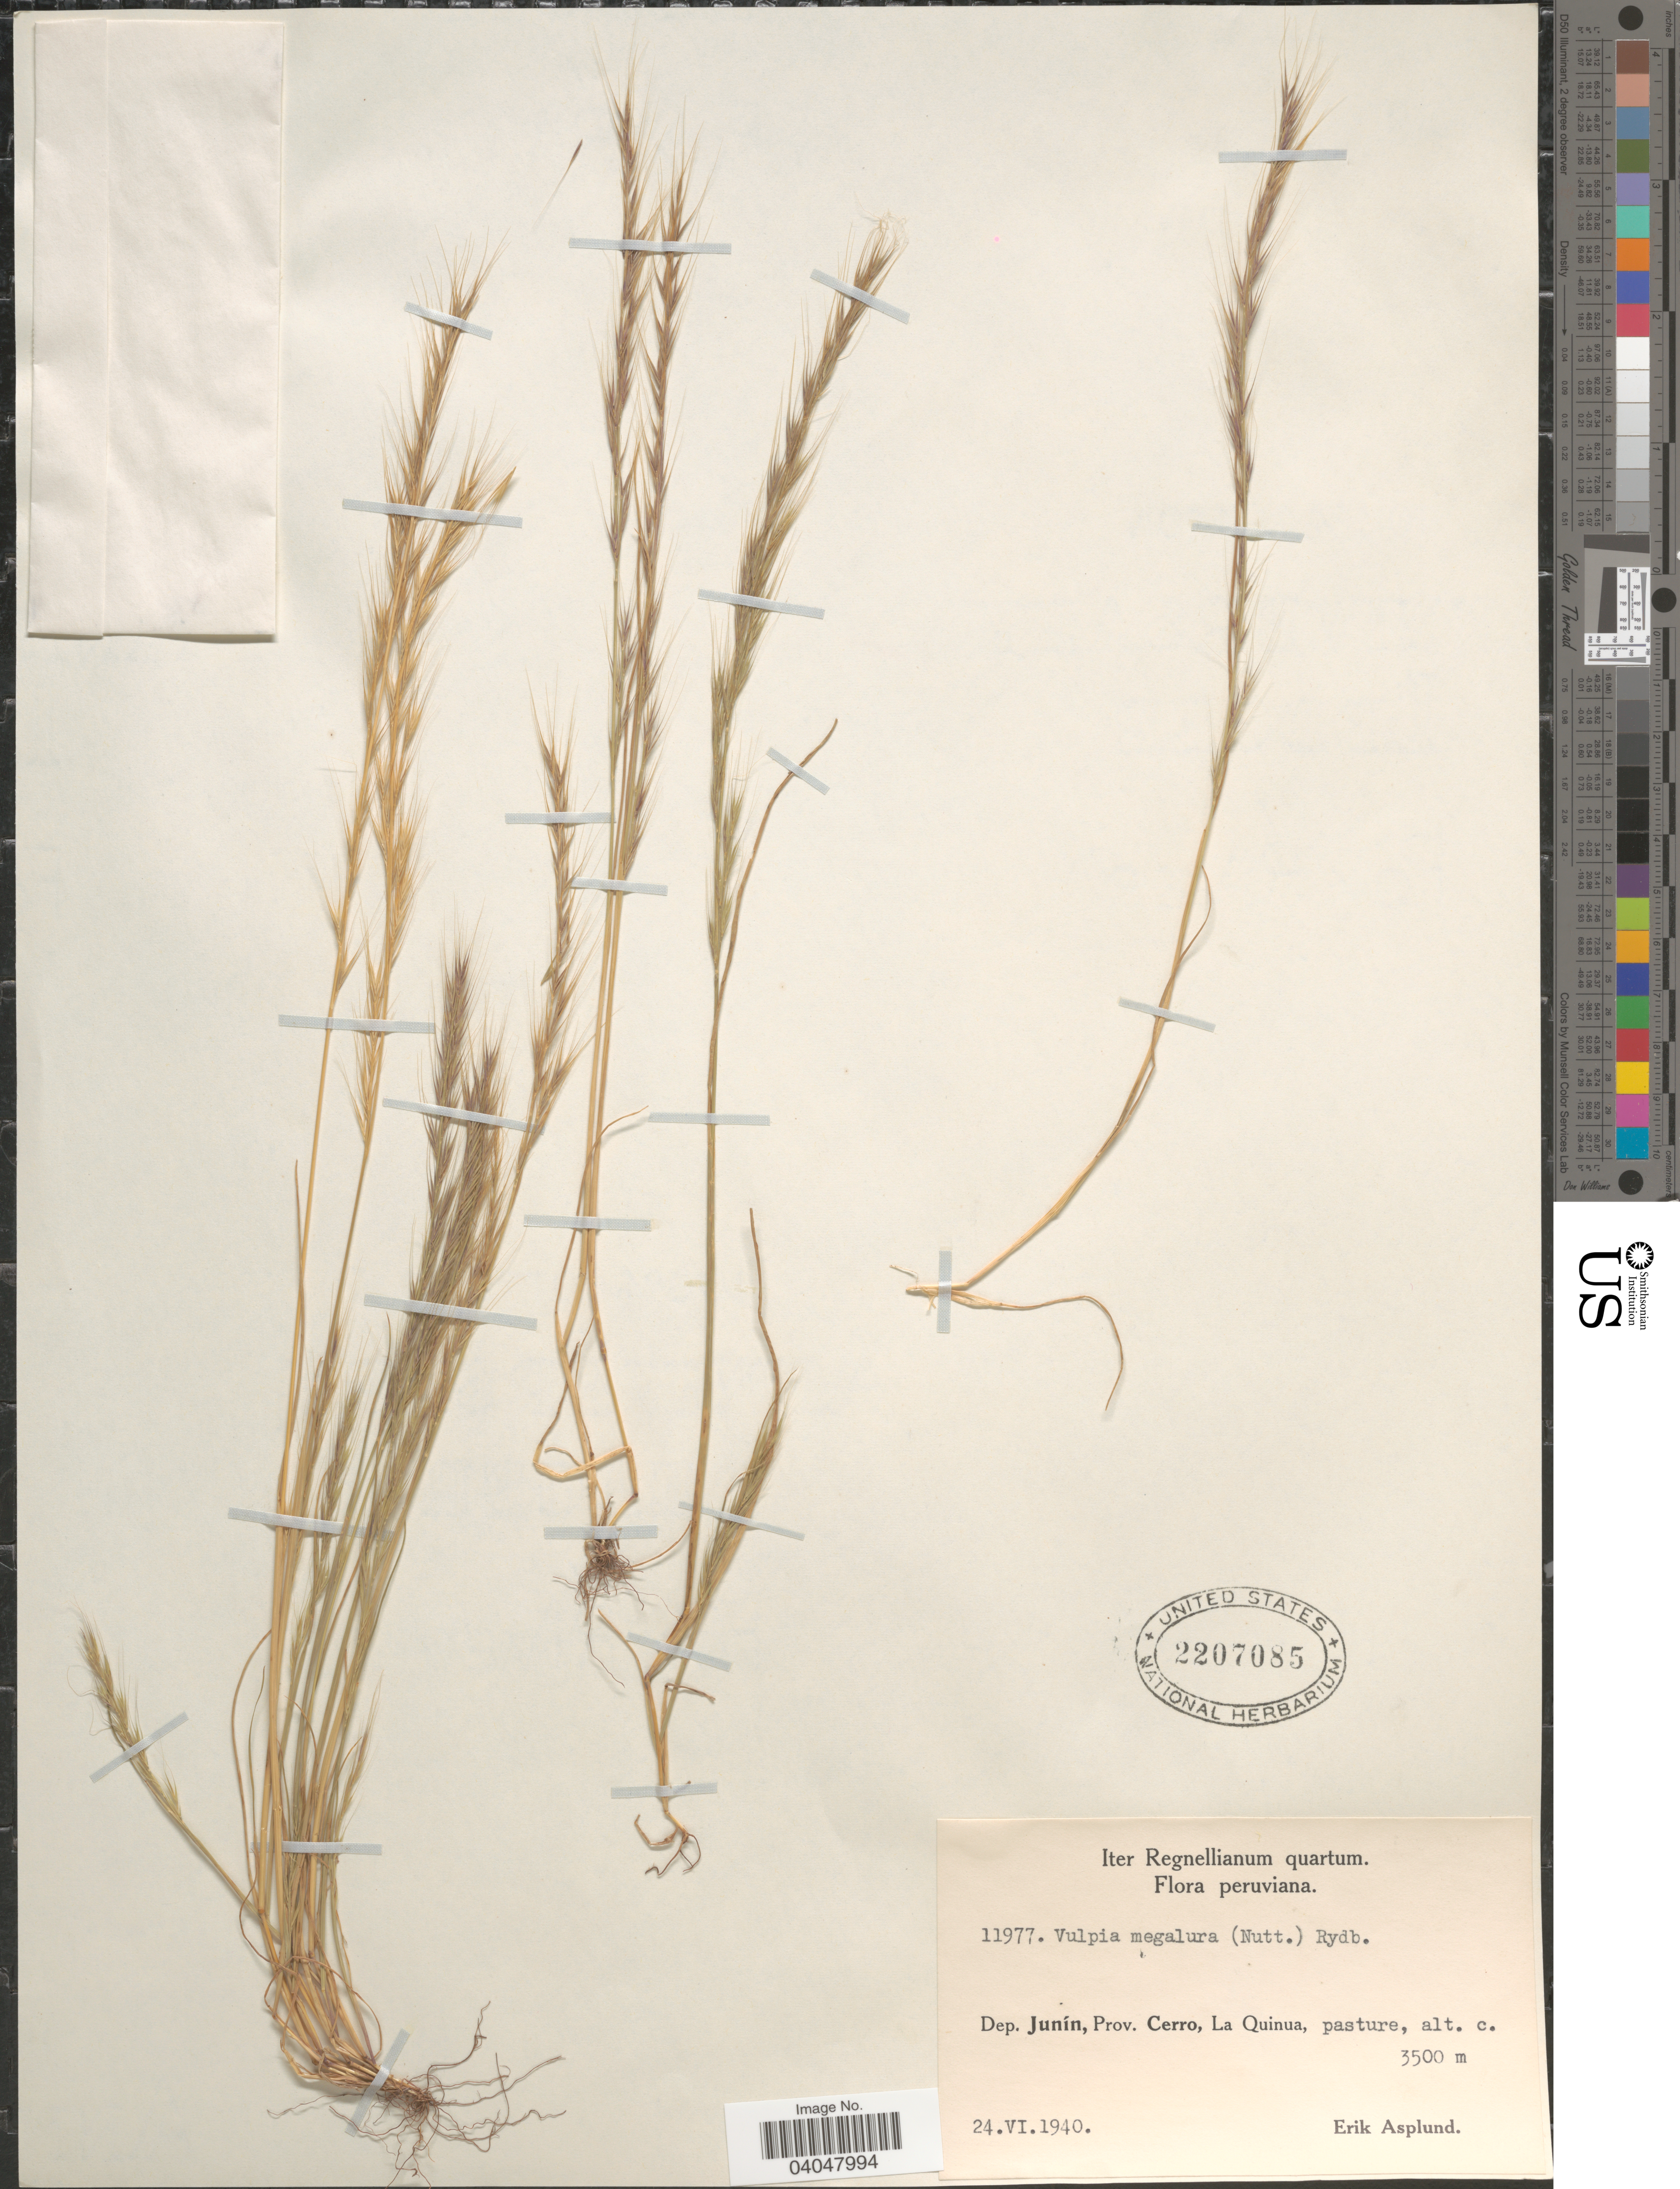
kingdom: Plantae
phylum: Tracheophyta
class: Liliopsida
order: Poales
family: Poaceae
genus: Festuca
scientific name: Festuca megalura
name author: Nutt.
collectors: E. Asplund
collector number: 11977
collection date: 1940-06-24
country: Peru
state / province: Junín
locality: Dep. Junín, Prov. Cerro, La Quinua, pasture.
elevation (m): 3500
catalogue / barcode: US 2207085